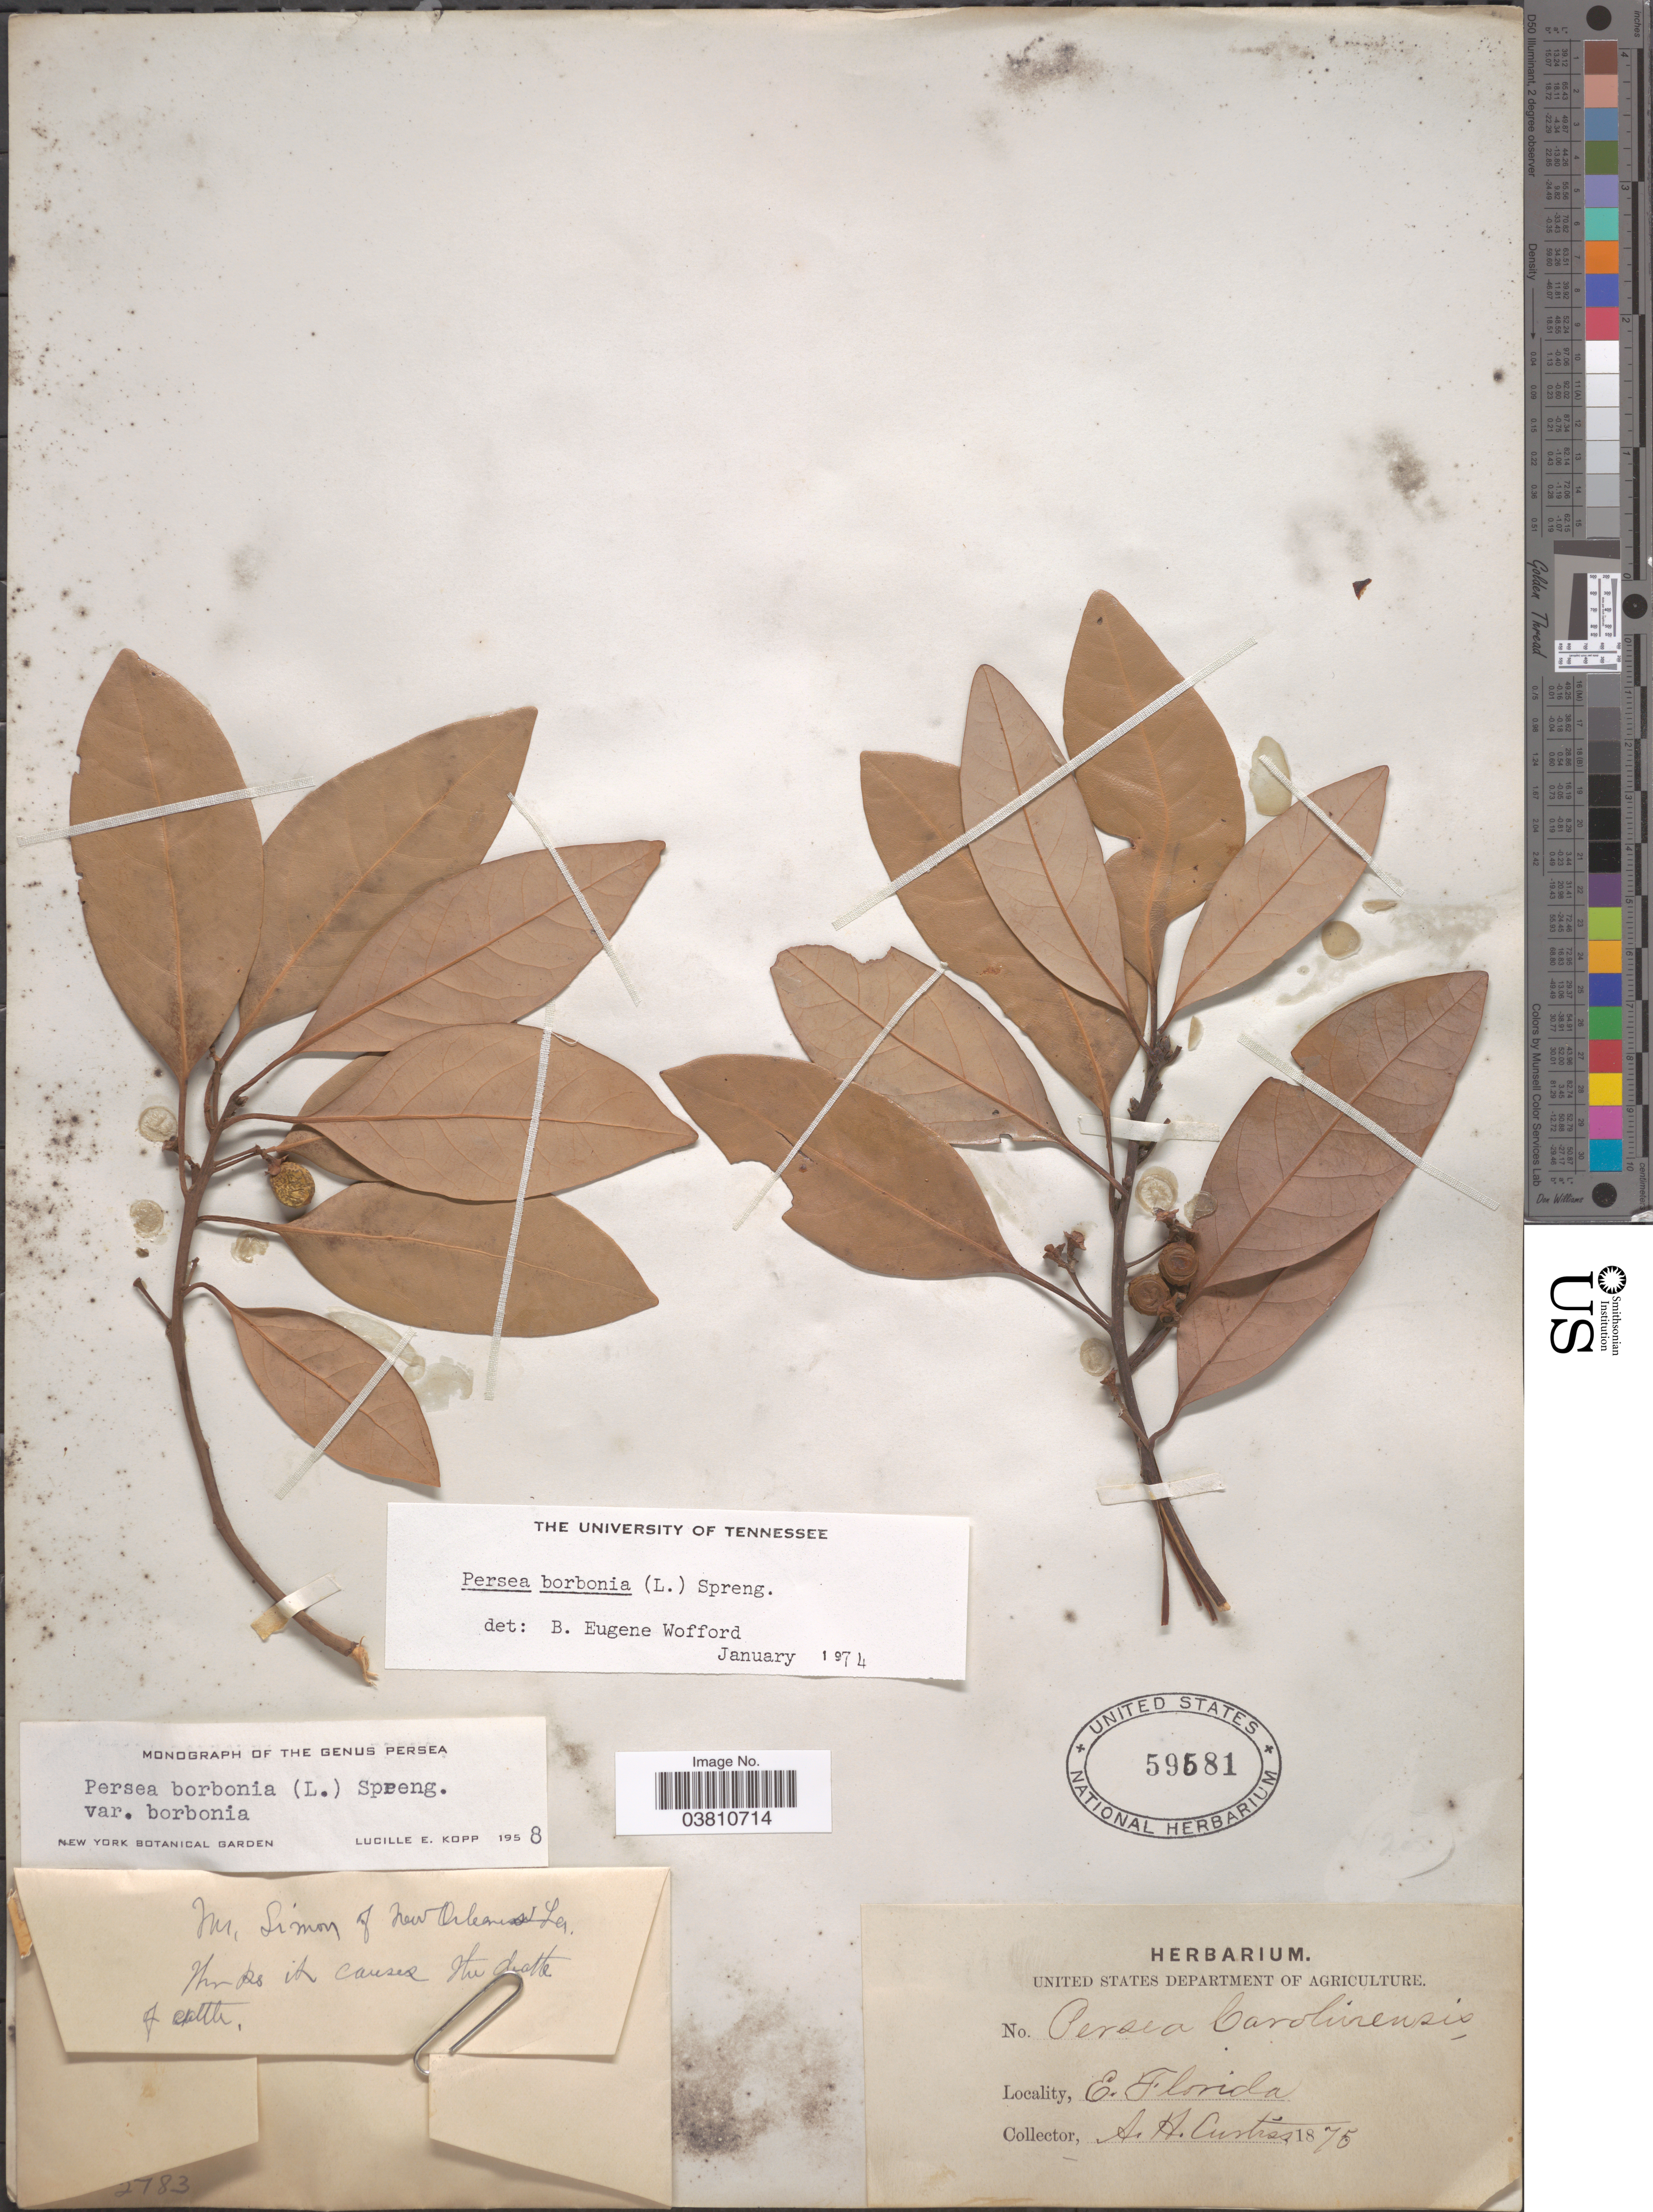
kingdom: Plantae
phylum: Tracheophyta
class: Magnoliopsida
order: Laurales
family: Lauraceae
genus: Persea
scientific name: Persea borbonia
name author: (L.) Spreng.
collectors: A. H. Curtiss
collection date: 1875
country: United States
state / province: Florida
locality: E. Florida.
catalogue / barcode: US 59681